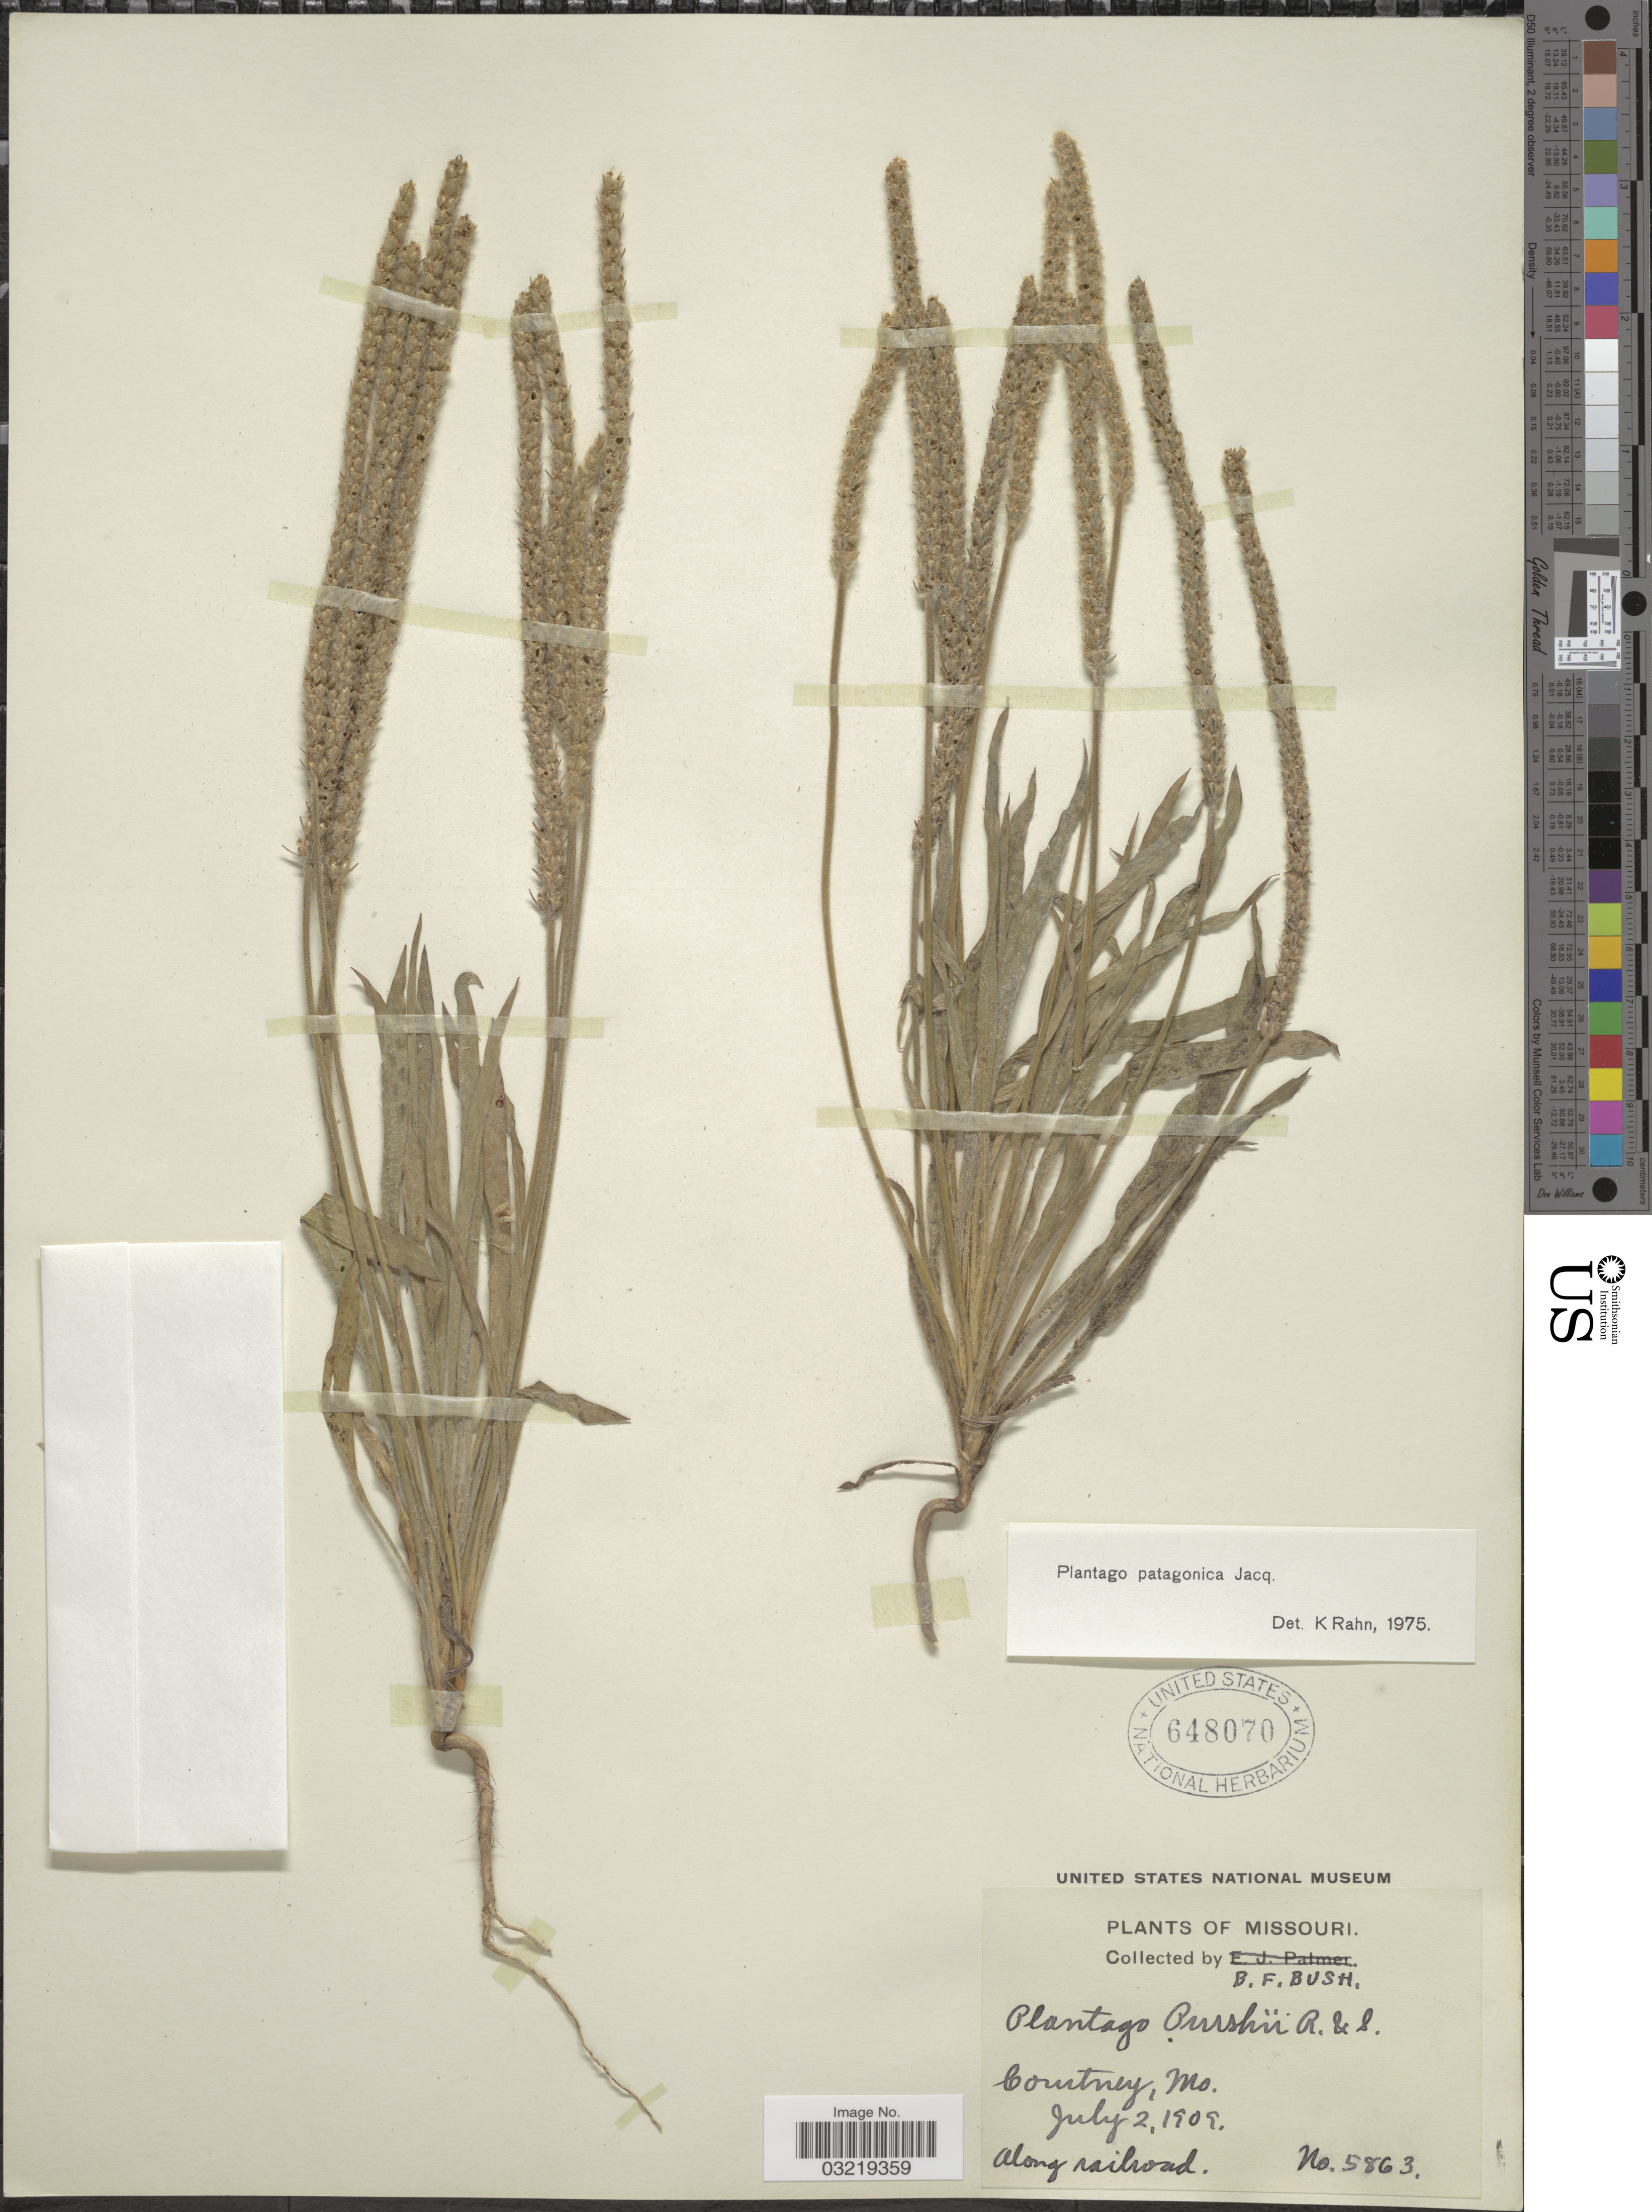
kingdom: Plantae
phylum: Tracheophyta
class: Magnoliopsida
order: Lamiales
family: Plantaginaceae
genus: Plantago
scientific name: Plantago patagonica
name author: Jacq.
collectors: B. F. Bush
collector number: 5863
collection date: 1909-07-02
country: United States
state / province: Missouri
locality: Courtney.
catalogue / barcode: US 648070